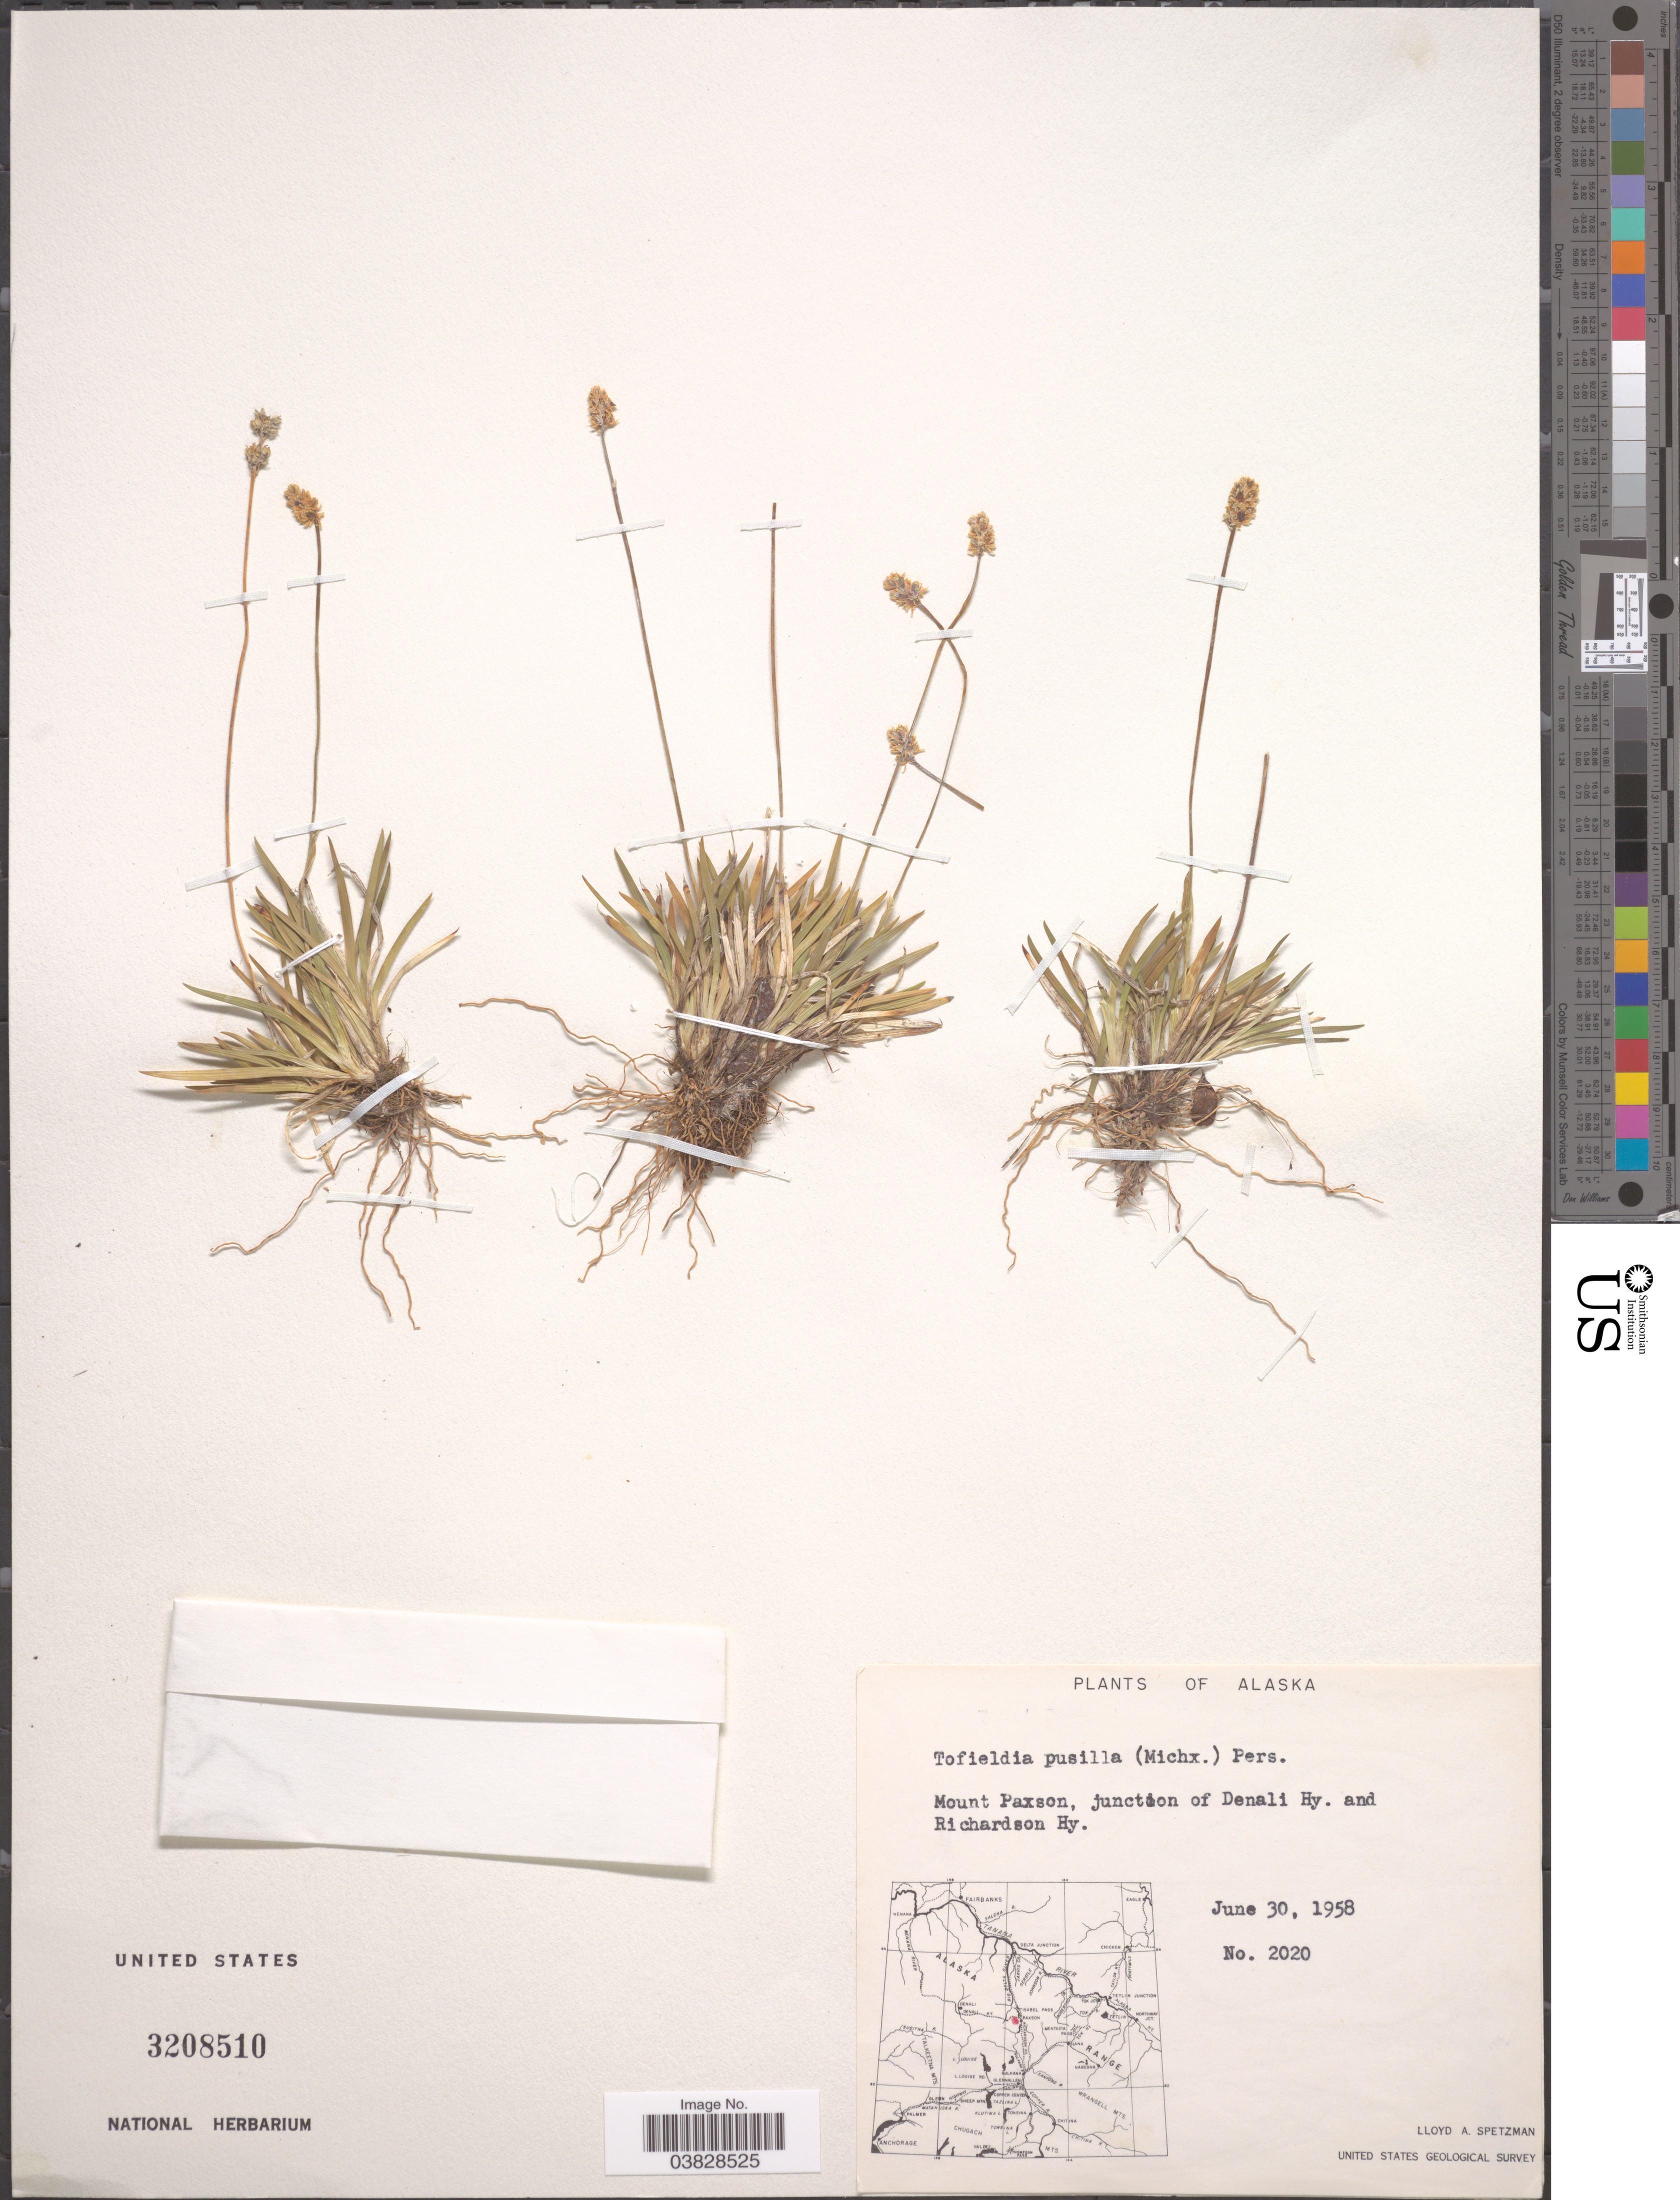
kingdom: Plantae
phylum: Tracheophyta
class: Liliopsida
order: Alismatales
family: Tofieldiaceae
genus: Tofieldia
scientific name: Tofieldia pusilla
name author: (Michx.) Pers.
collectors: L. Spetzman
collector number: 2020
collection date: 1958-06-30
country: United States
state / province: Alaska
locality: Mount Paxson, junction of Donali Hy. and Richardson Hy.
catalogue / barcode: US 3208510